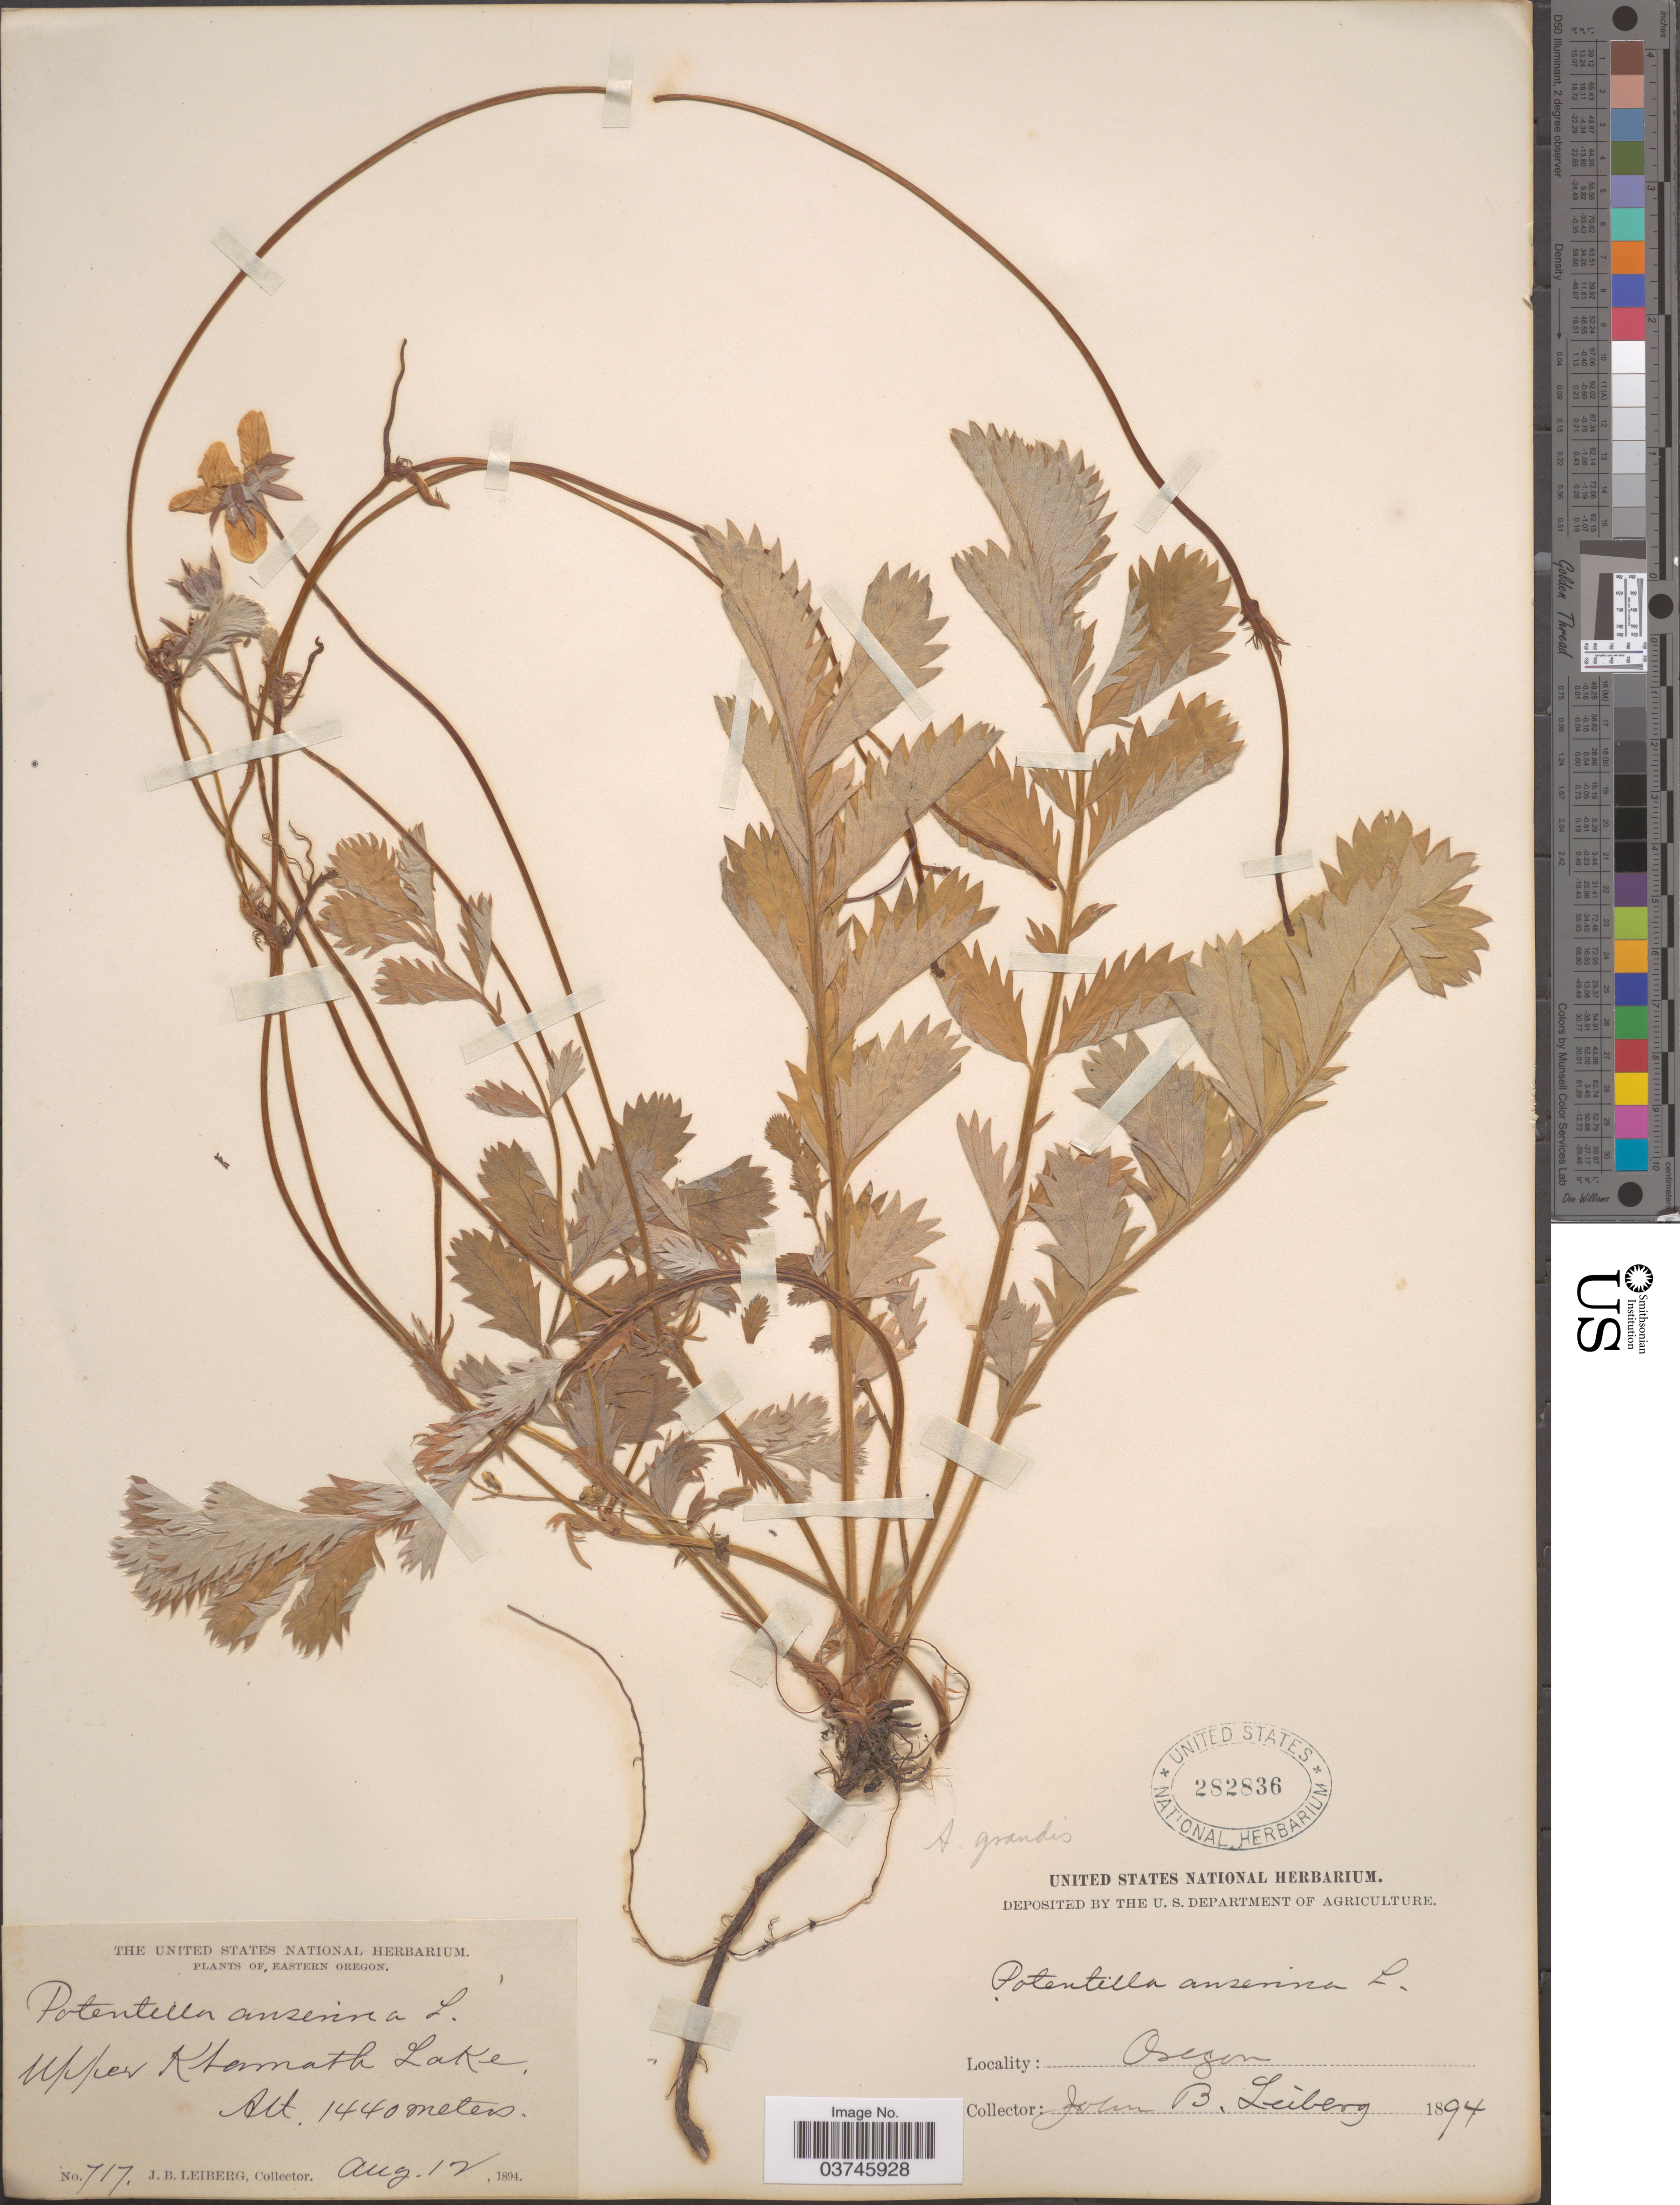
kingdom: Plantae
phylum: Tracheophyta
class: Magnoliopsida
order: Rosales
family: Rosaceae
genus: Argentina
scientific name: Argentina sp.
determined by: Strong, Mark T., (BOT), Smithsonian Institution - National Museum of Natural History (UNITED STATES)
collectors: J. B. Leiberg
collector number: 717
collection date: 1894-08-12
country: United States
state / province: Oregon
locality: Eastern Oregon. Upper Klamath Lake.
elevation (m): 1440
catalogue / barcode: US 282836